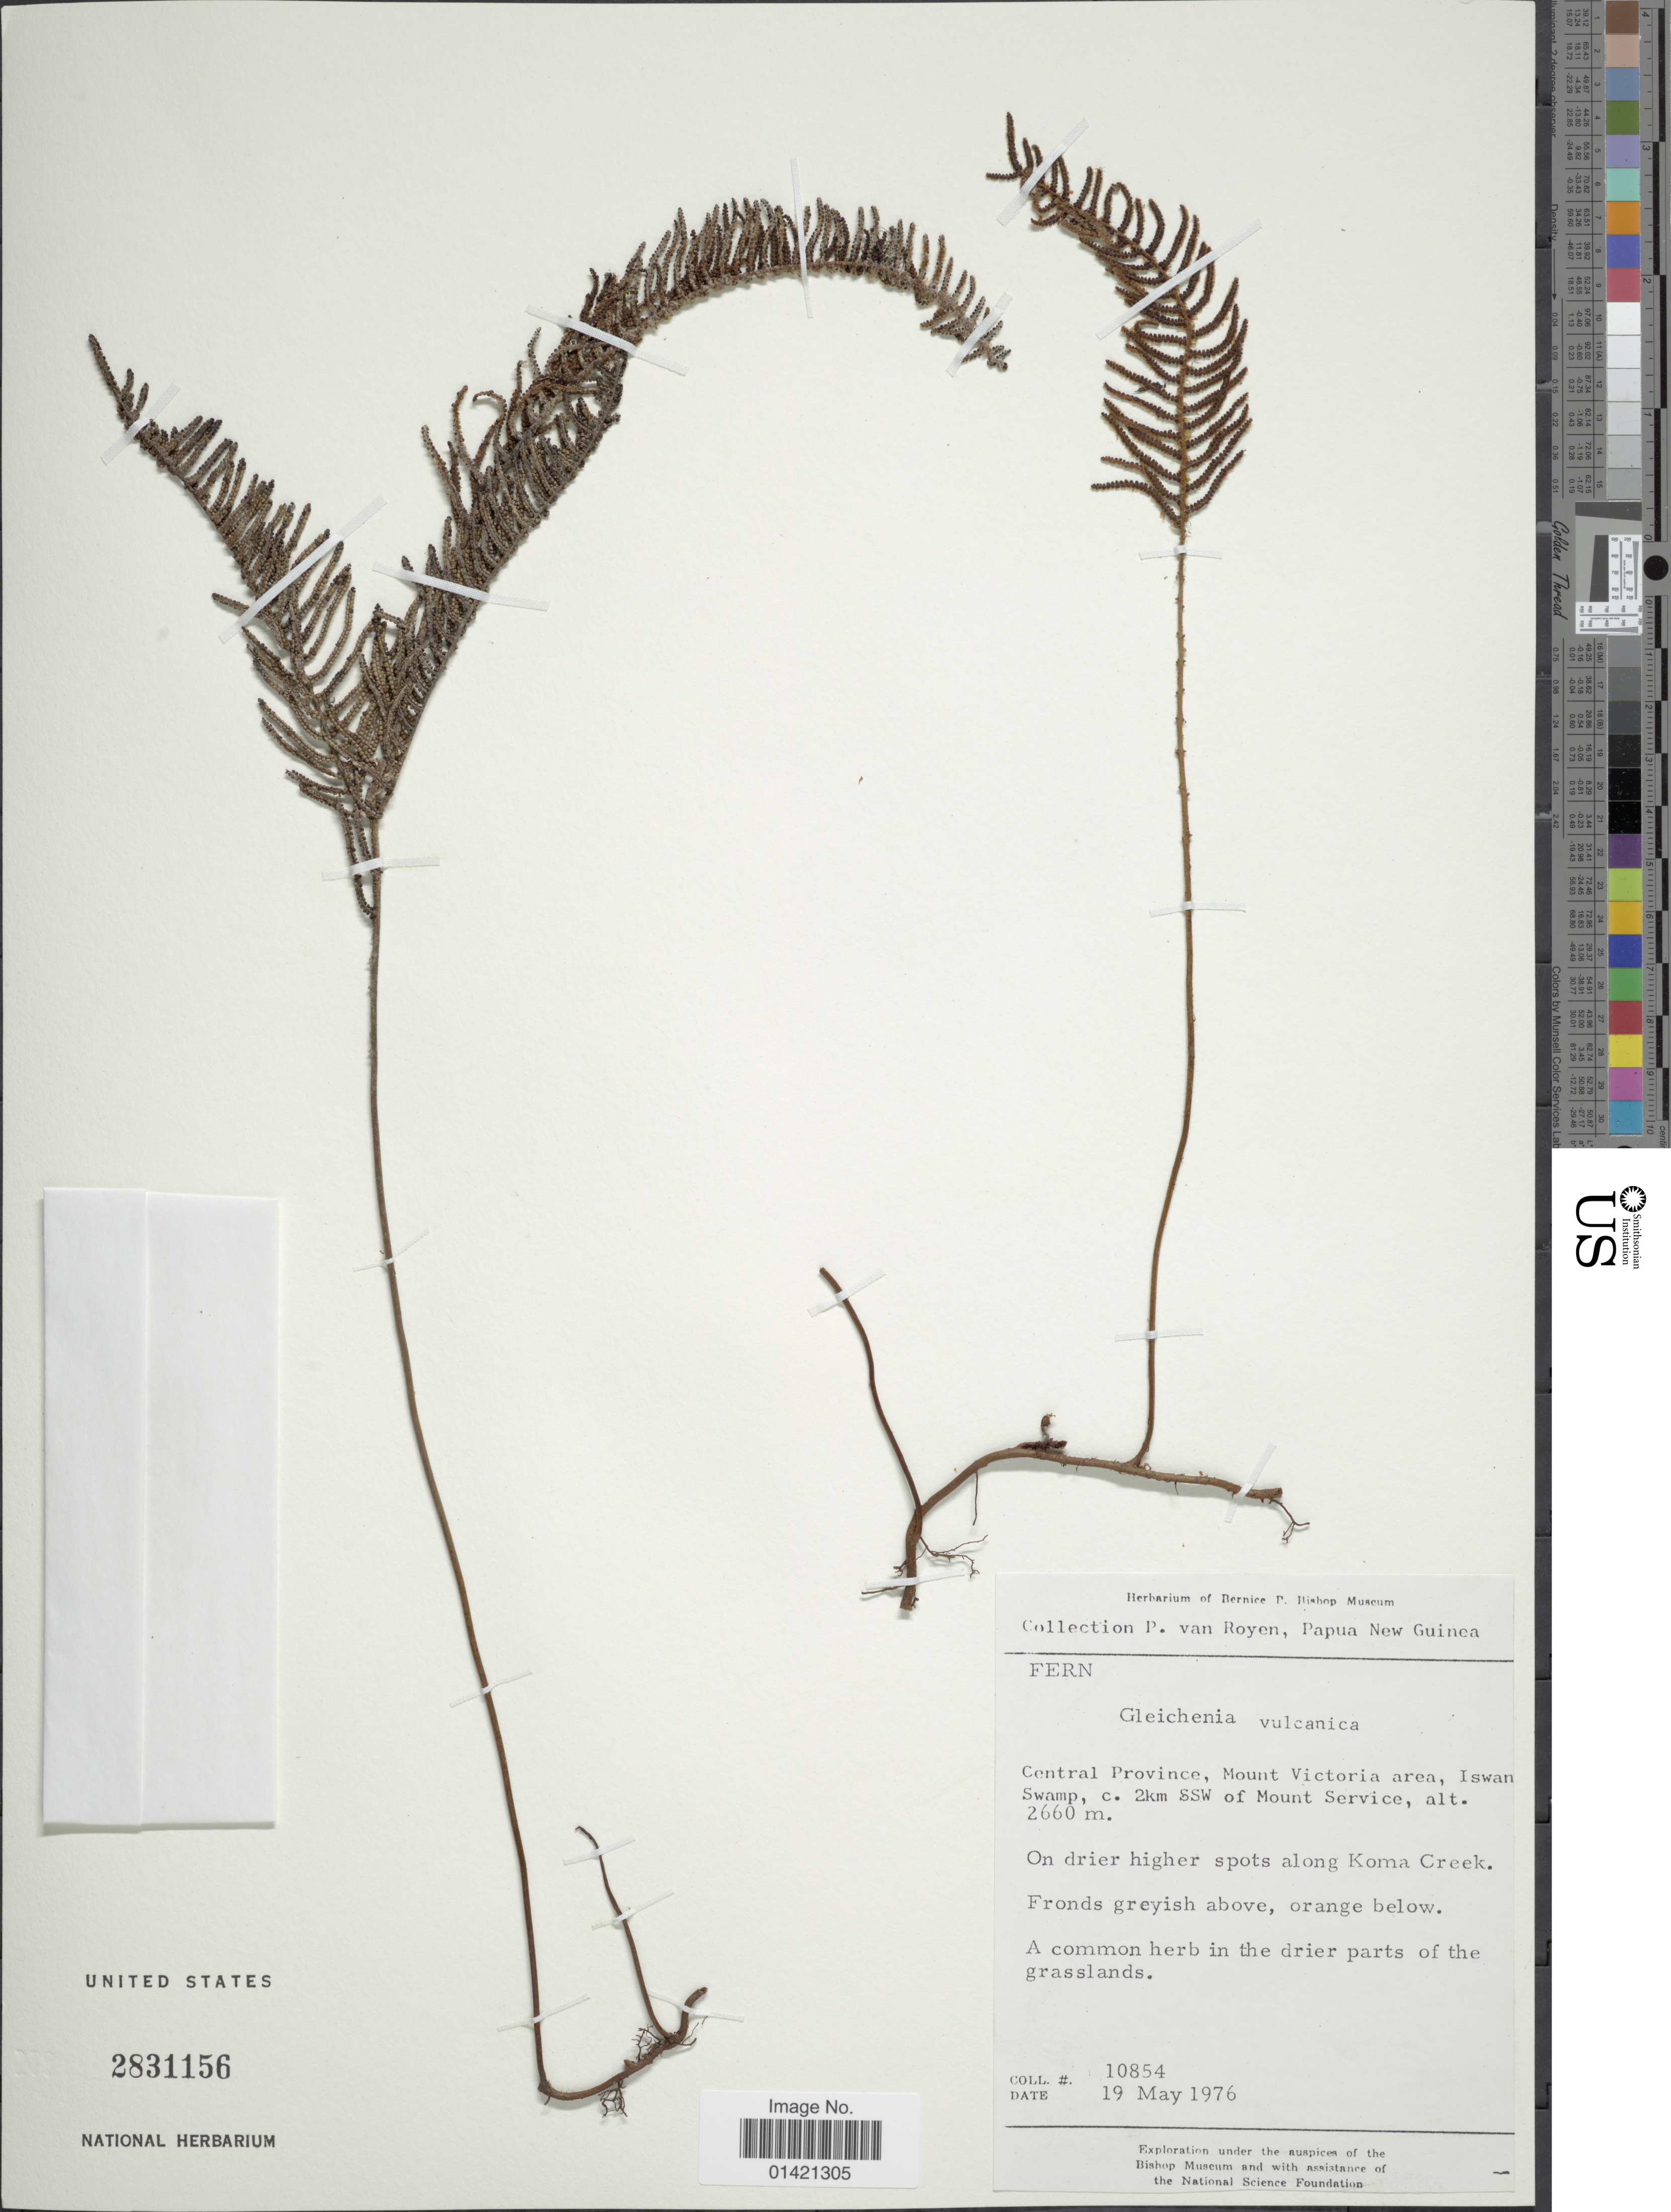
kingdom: Plantae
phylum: Tracheophyta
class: Polypodiopsida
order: Gleicheniales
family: Gleicheniaceae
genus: Gleichenia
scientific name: Gleichenia vulcanica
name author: Blume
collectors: P. van Royen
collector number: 10854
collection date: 1976-05-19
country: Papua New Guinea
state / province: Central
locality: Central Province. Mount Victoria area, Iswan Swamp, c. 2km SSW of Mount Service. On drier higher spots along Koma Creek.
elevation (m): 2660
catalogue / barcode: US 2831156